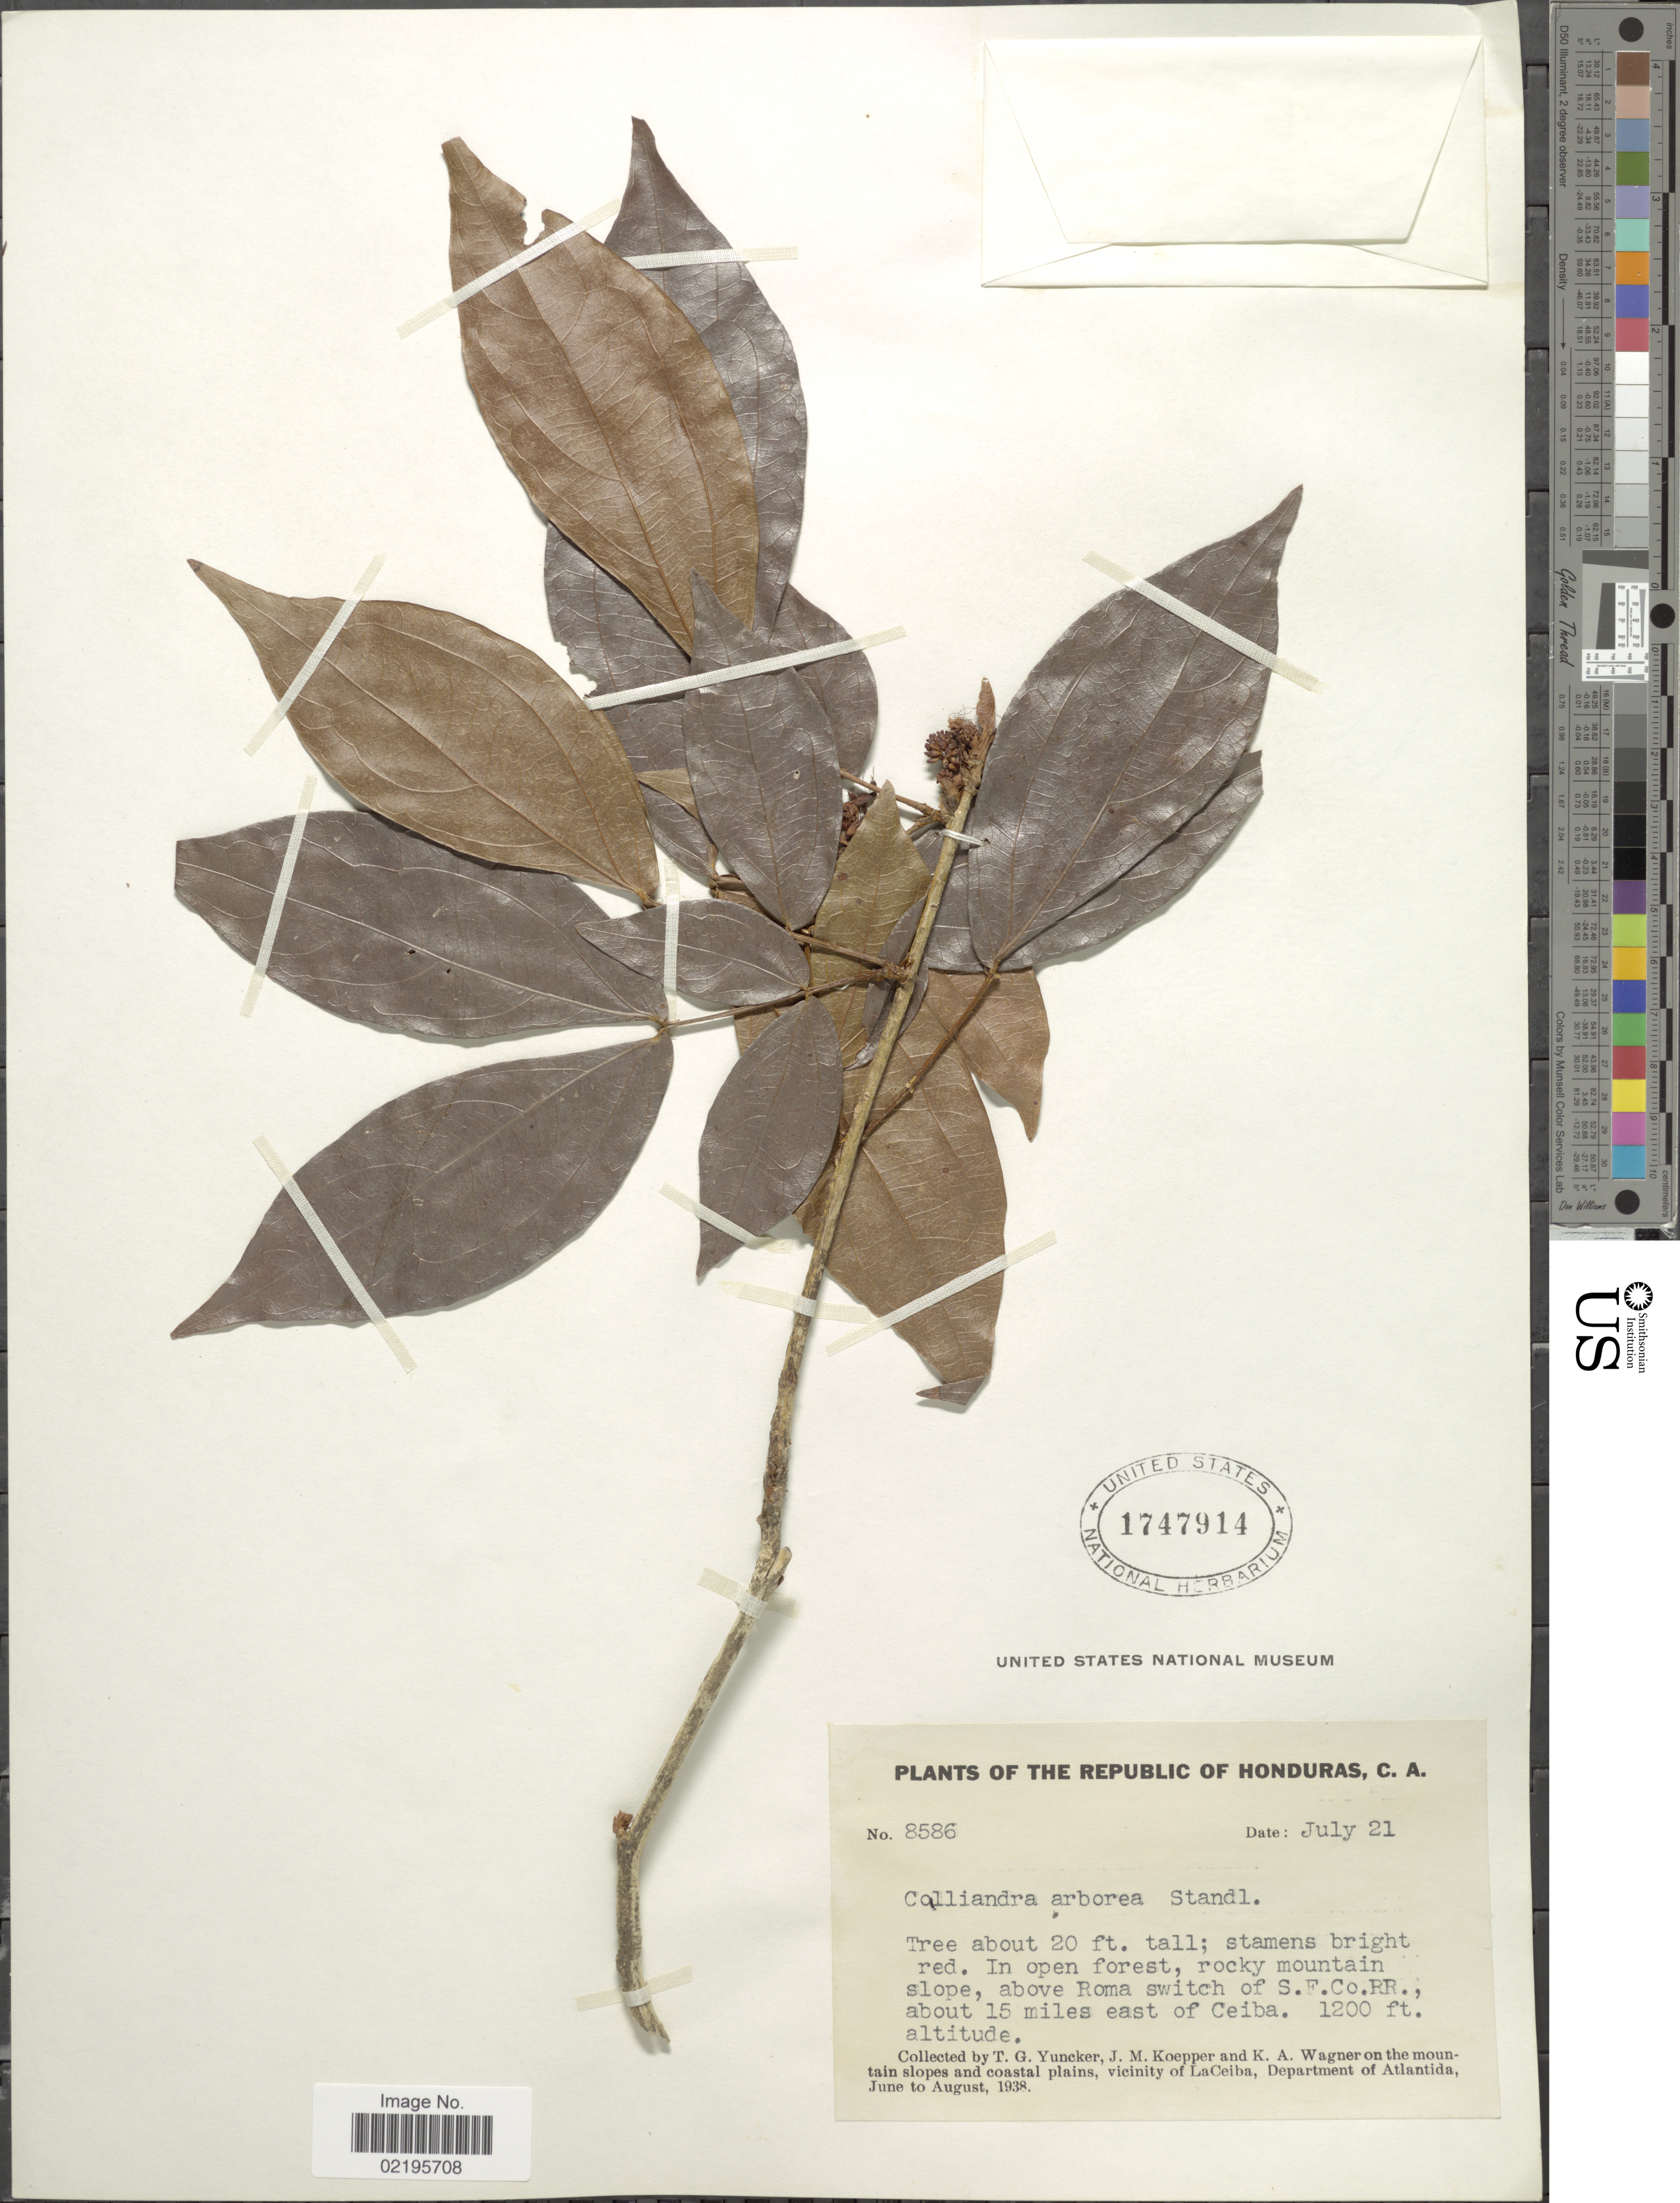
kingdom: Plantae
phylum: Tracheophyta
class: Magnoliopsida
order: Fabales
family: Fabaceae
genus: Calliandra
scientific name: Calliandra arborea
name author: Standl.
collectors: T. G. Yuncker, J. M. Koepper & K. A. Wagner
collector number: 8586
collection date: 1938-07-21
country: Honduras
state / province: Atlántida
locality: In open forest, rocky mountain slope, above Roma switch of S.E.Co. RR, about 15 miles east of Ceiba, on the mountains slopes and coastal plains, vicinity of LaCeiba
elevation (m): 366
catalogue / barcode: US 1747914